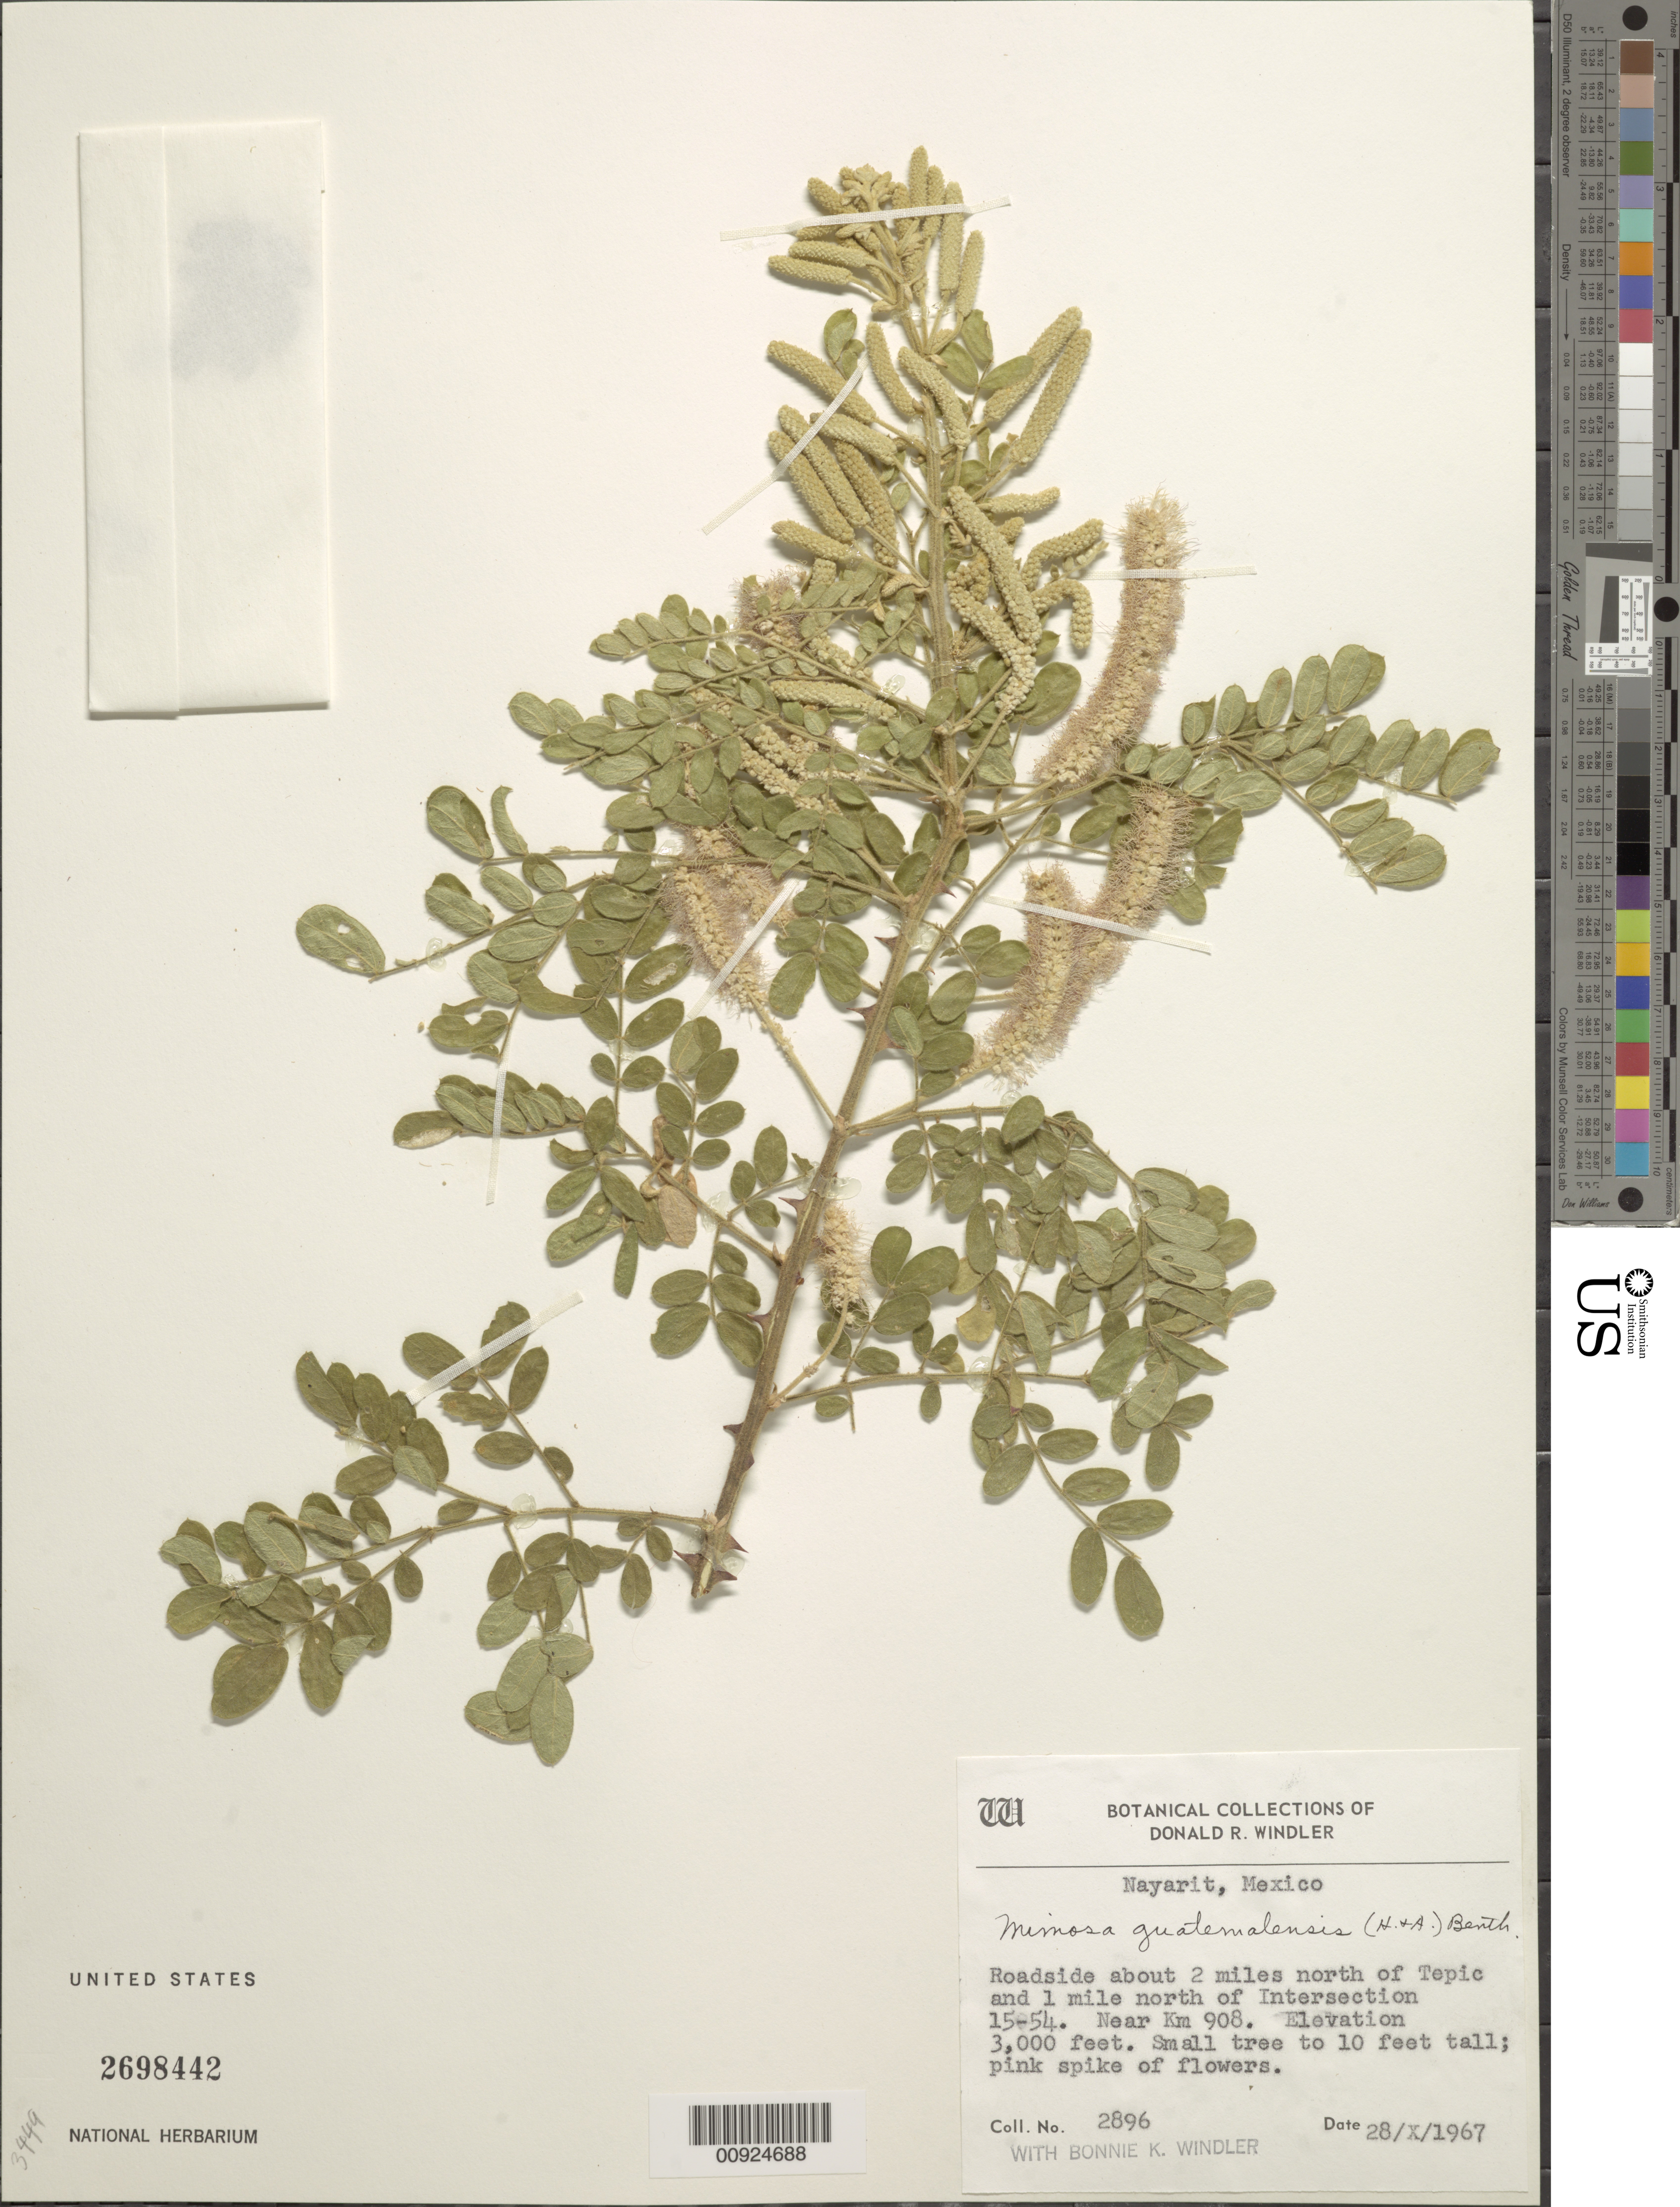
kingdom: Plantae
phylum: Tracheophyta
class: Magnoliopsida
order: Fabales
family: Fabaceae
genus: Mimosa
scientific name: Mimosa guatemalensis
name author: (Hook.) Benth.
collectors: D. R. Windler & Windler, B. K.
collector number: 2896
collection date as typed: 28 Oct 1967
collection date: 1967-10-28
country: Mexico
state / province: Nayarit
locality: Roadside about 2 miles north of Tepic and 1 mile north of intersection 15-54. Near km. 908.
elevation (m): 914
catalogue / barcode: US 2698442